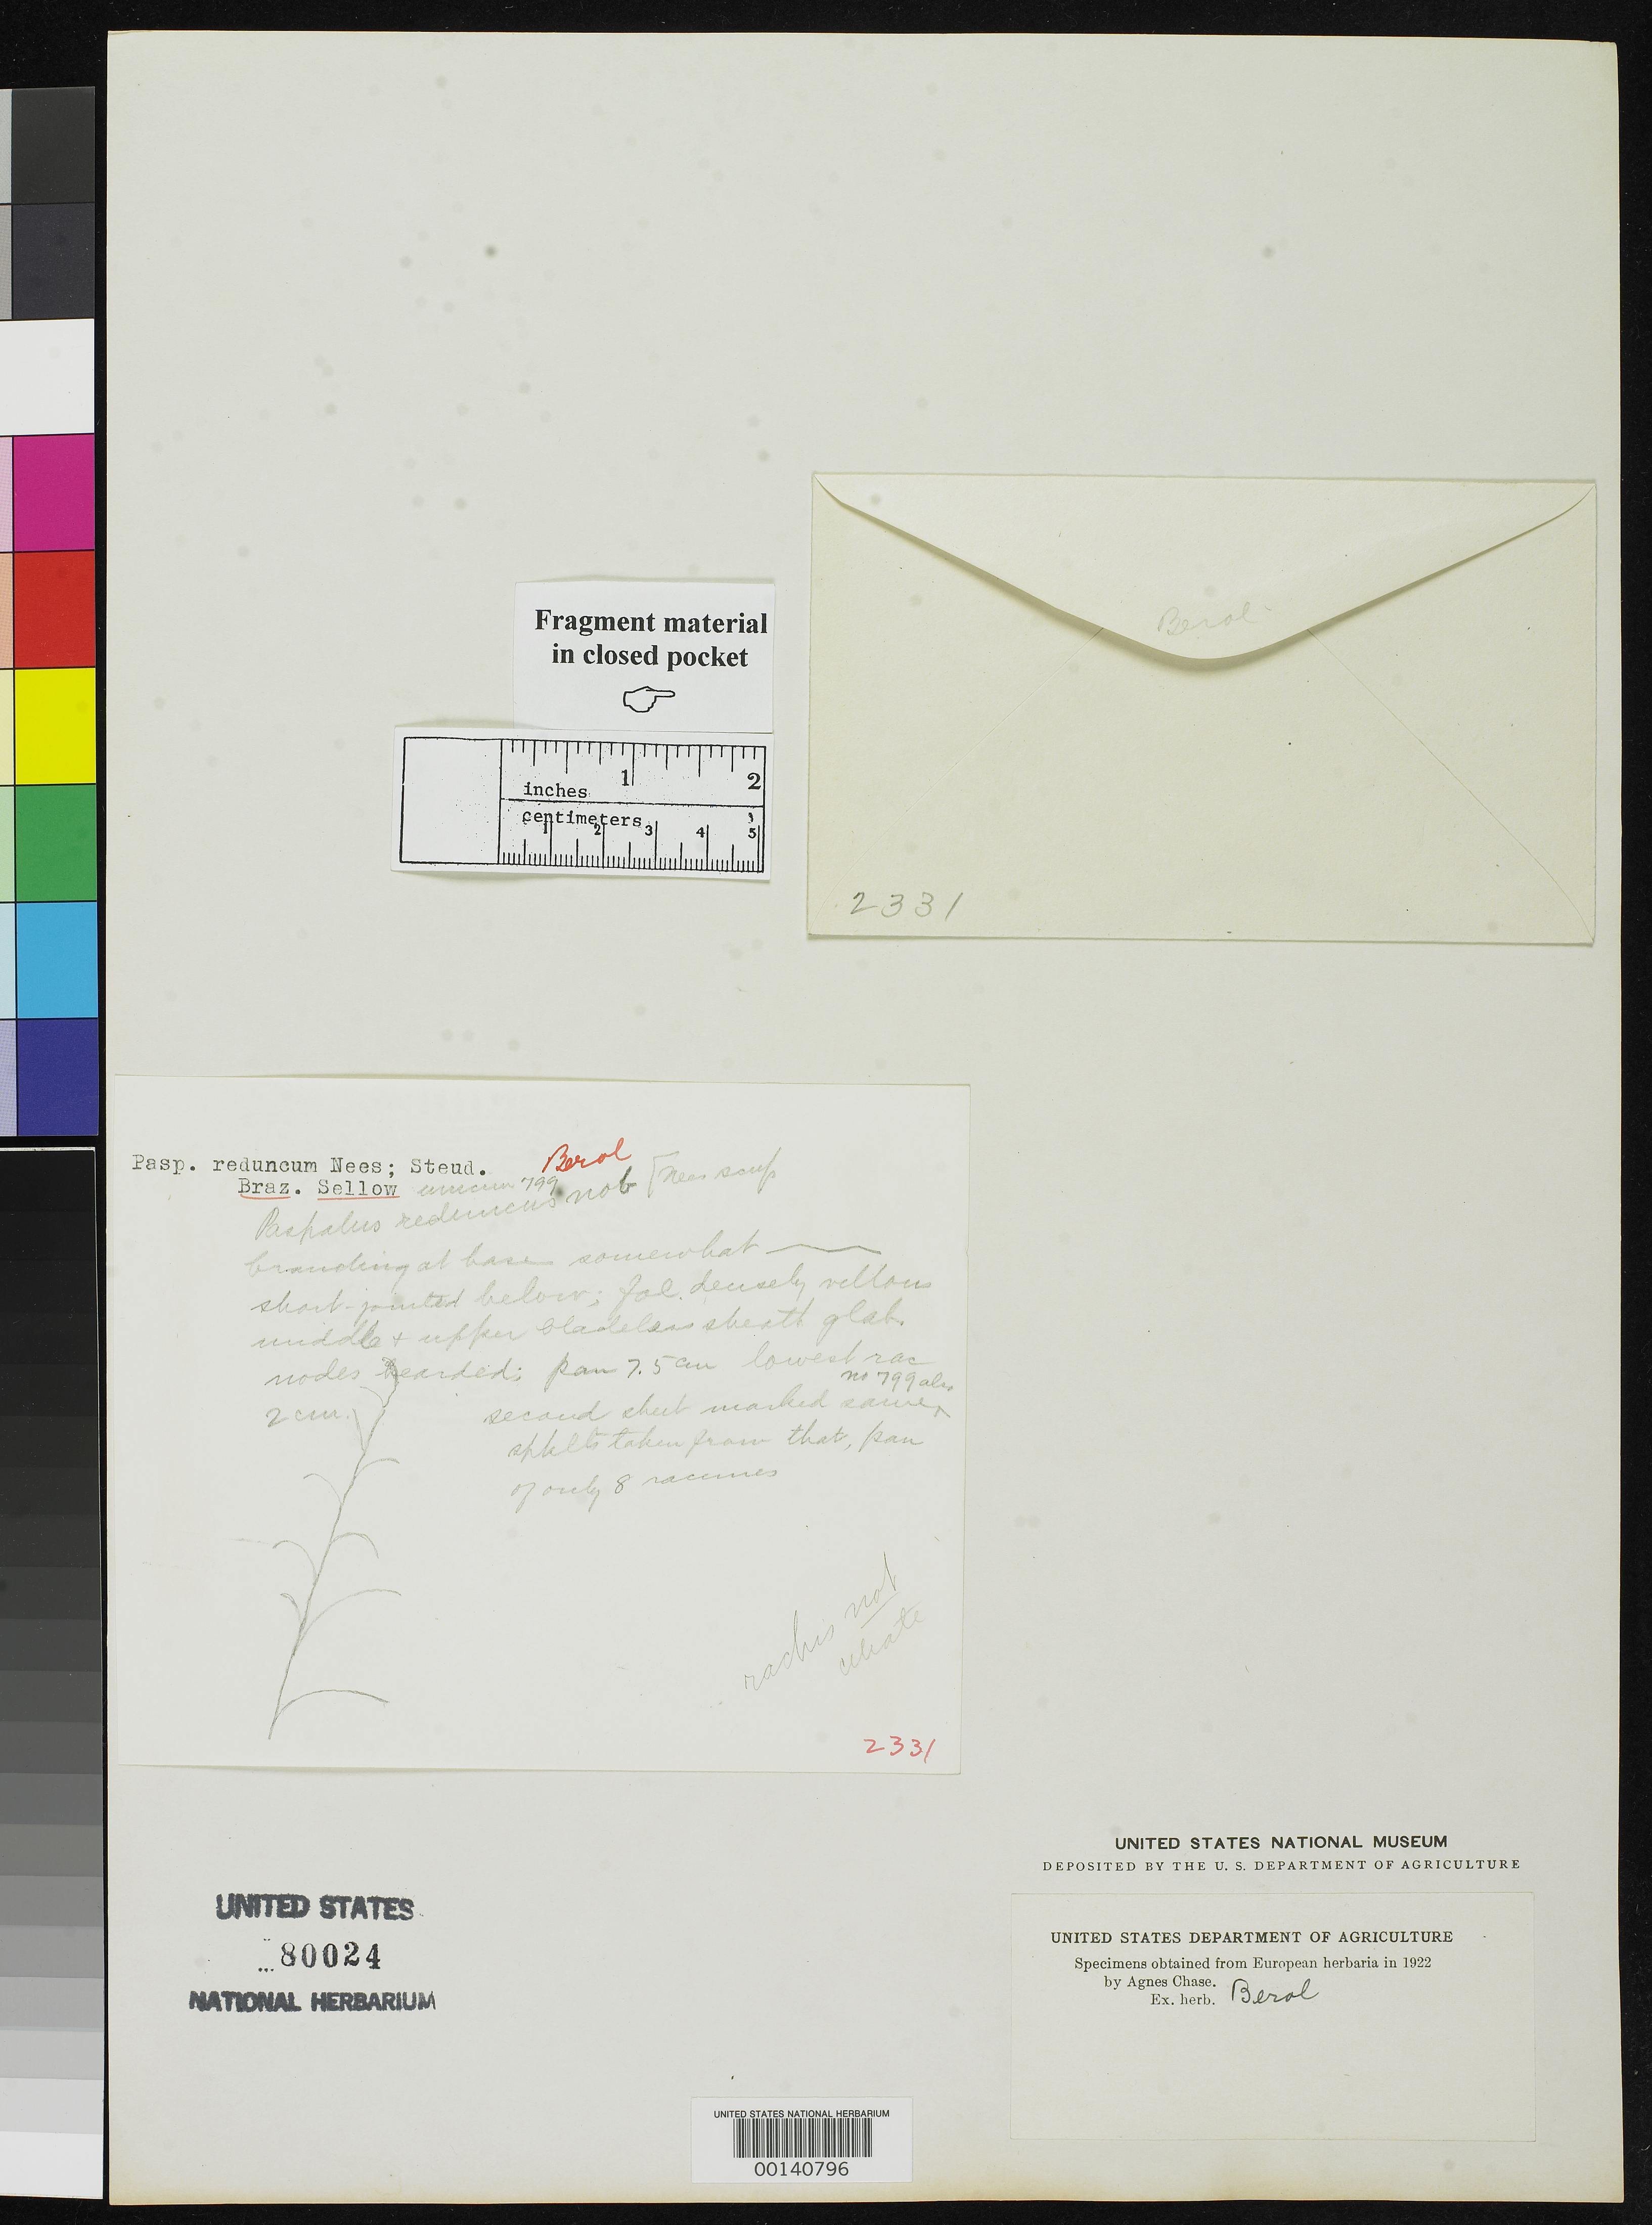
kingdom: Plantae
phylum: Tracheophyta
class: Liliopsida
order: Poales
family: Poaceae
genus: Paspalum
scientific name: Paspalum reduncum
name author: Nees ex Steud.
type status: Type Fragment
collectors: F. Sellow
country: Brazil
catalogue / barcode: US 80024